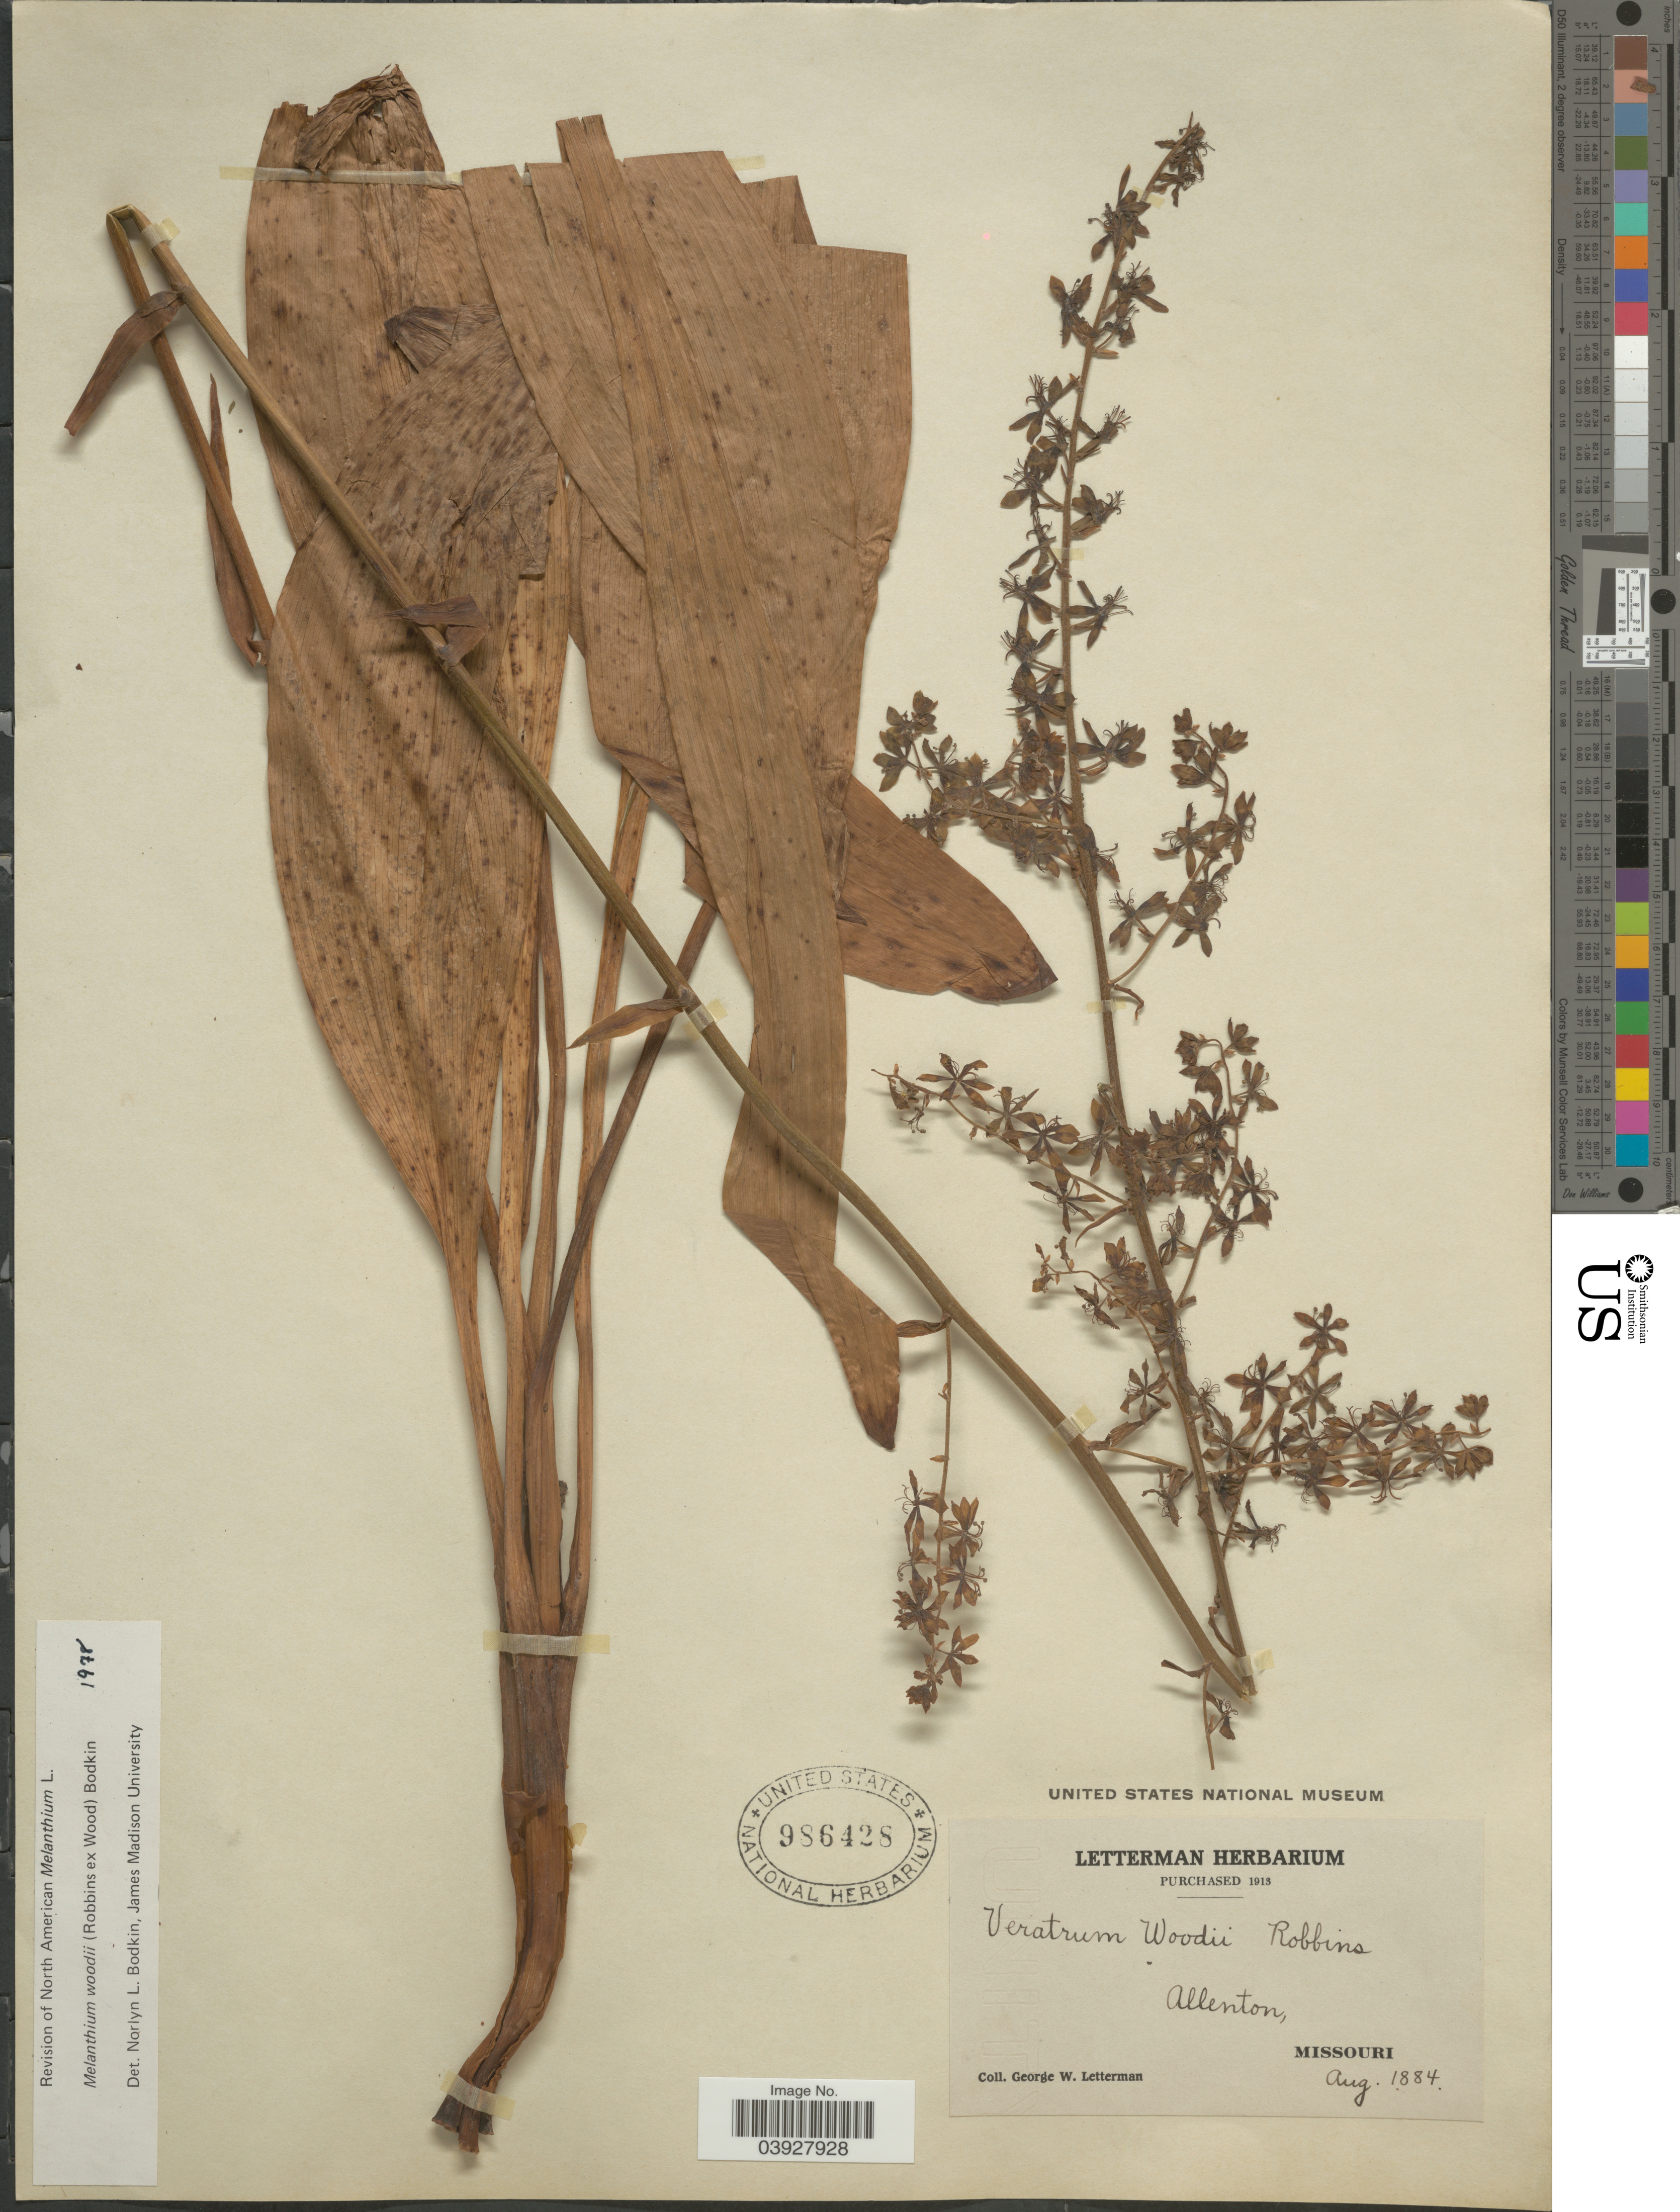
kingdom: Plantae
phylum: Tracheophyta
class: Liliopsida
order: Liliales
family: Melanthiaceae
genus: Melanthium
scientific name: Melanthium woodii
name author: (J.W. Robbins ex Alph. Wood) Bodkin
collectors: G. W. Letterman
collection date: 1884-08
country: United States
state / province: Missouri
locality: Allenton.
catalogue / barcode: US 986428